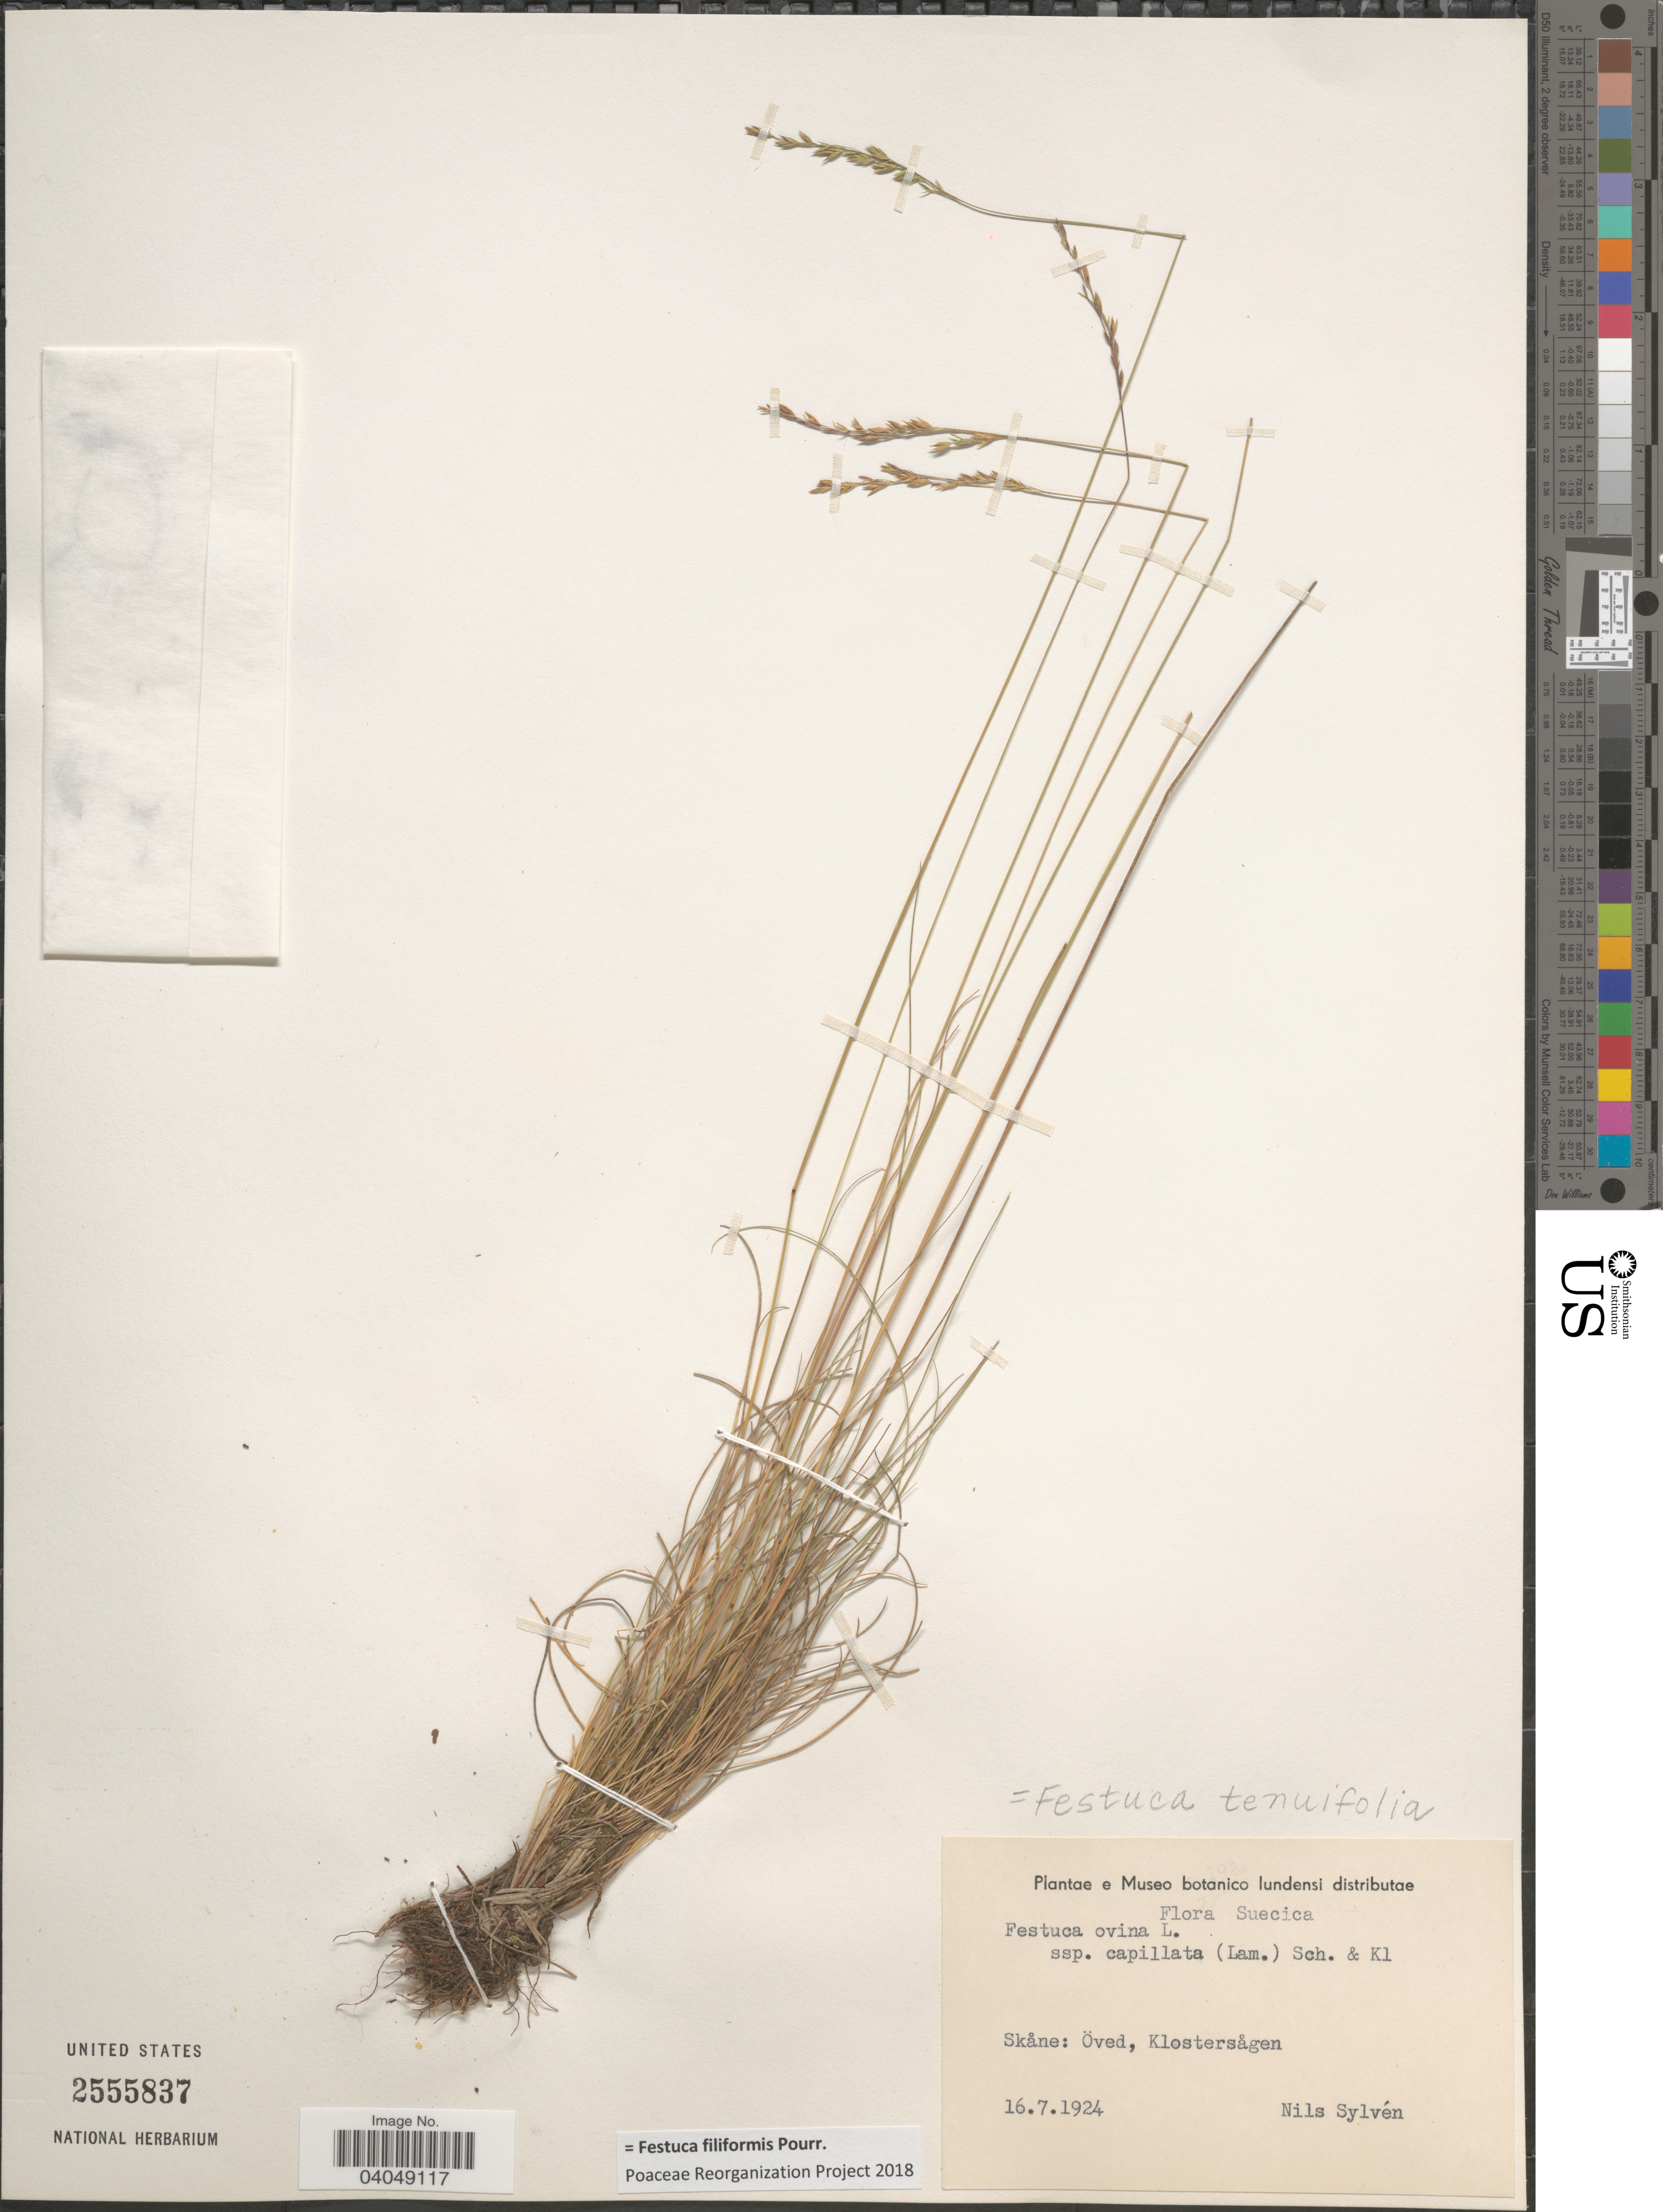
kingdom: Plantae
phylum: Tracheophyta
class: Liliopsida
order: Poales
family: Poaceae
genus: Festuca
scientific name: Festuca filiformis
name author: Pourr.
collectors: N. O. Sylvén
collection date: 1924-07-16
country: Sweden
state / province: Skåne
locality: Suecica. Öved, Klostersågen.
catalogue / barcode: US 2555837